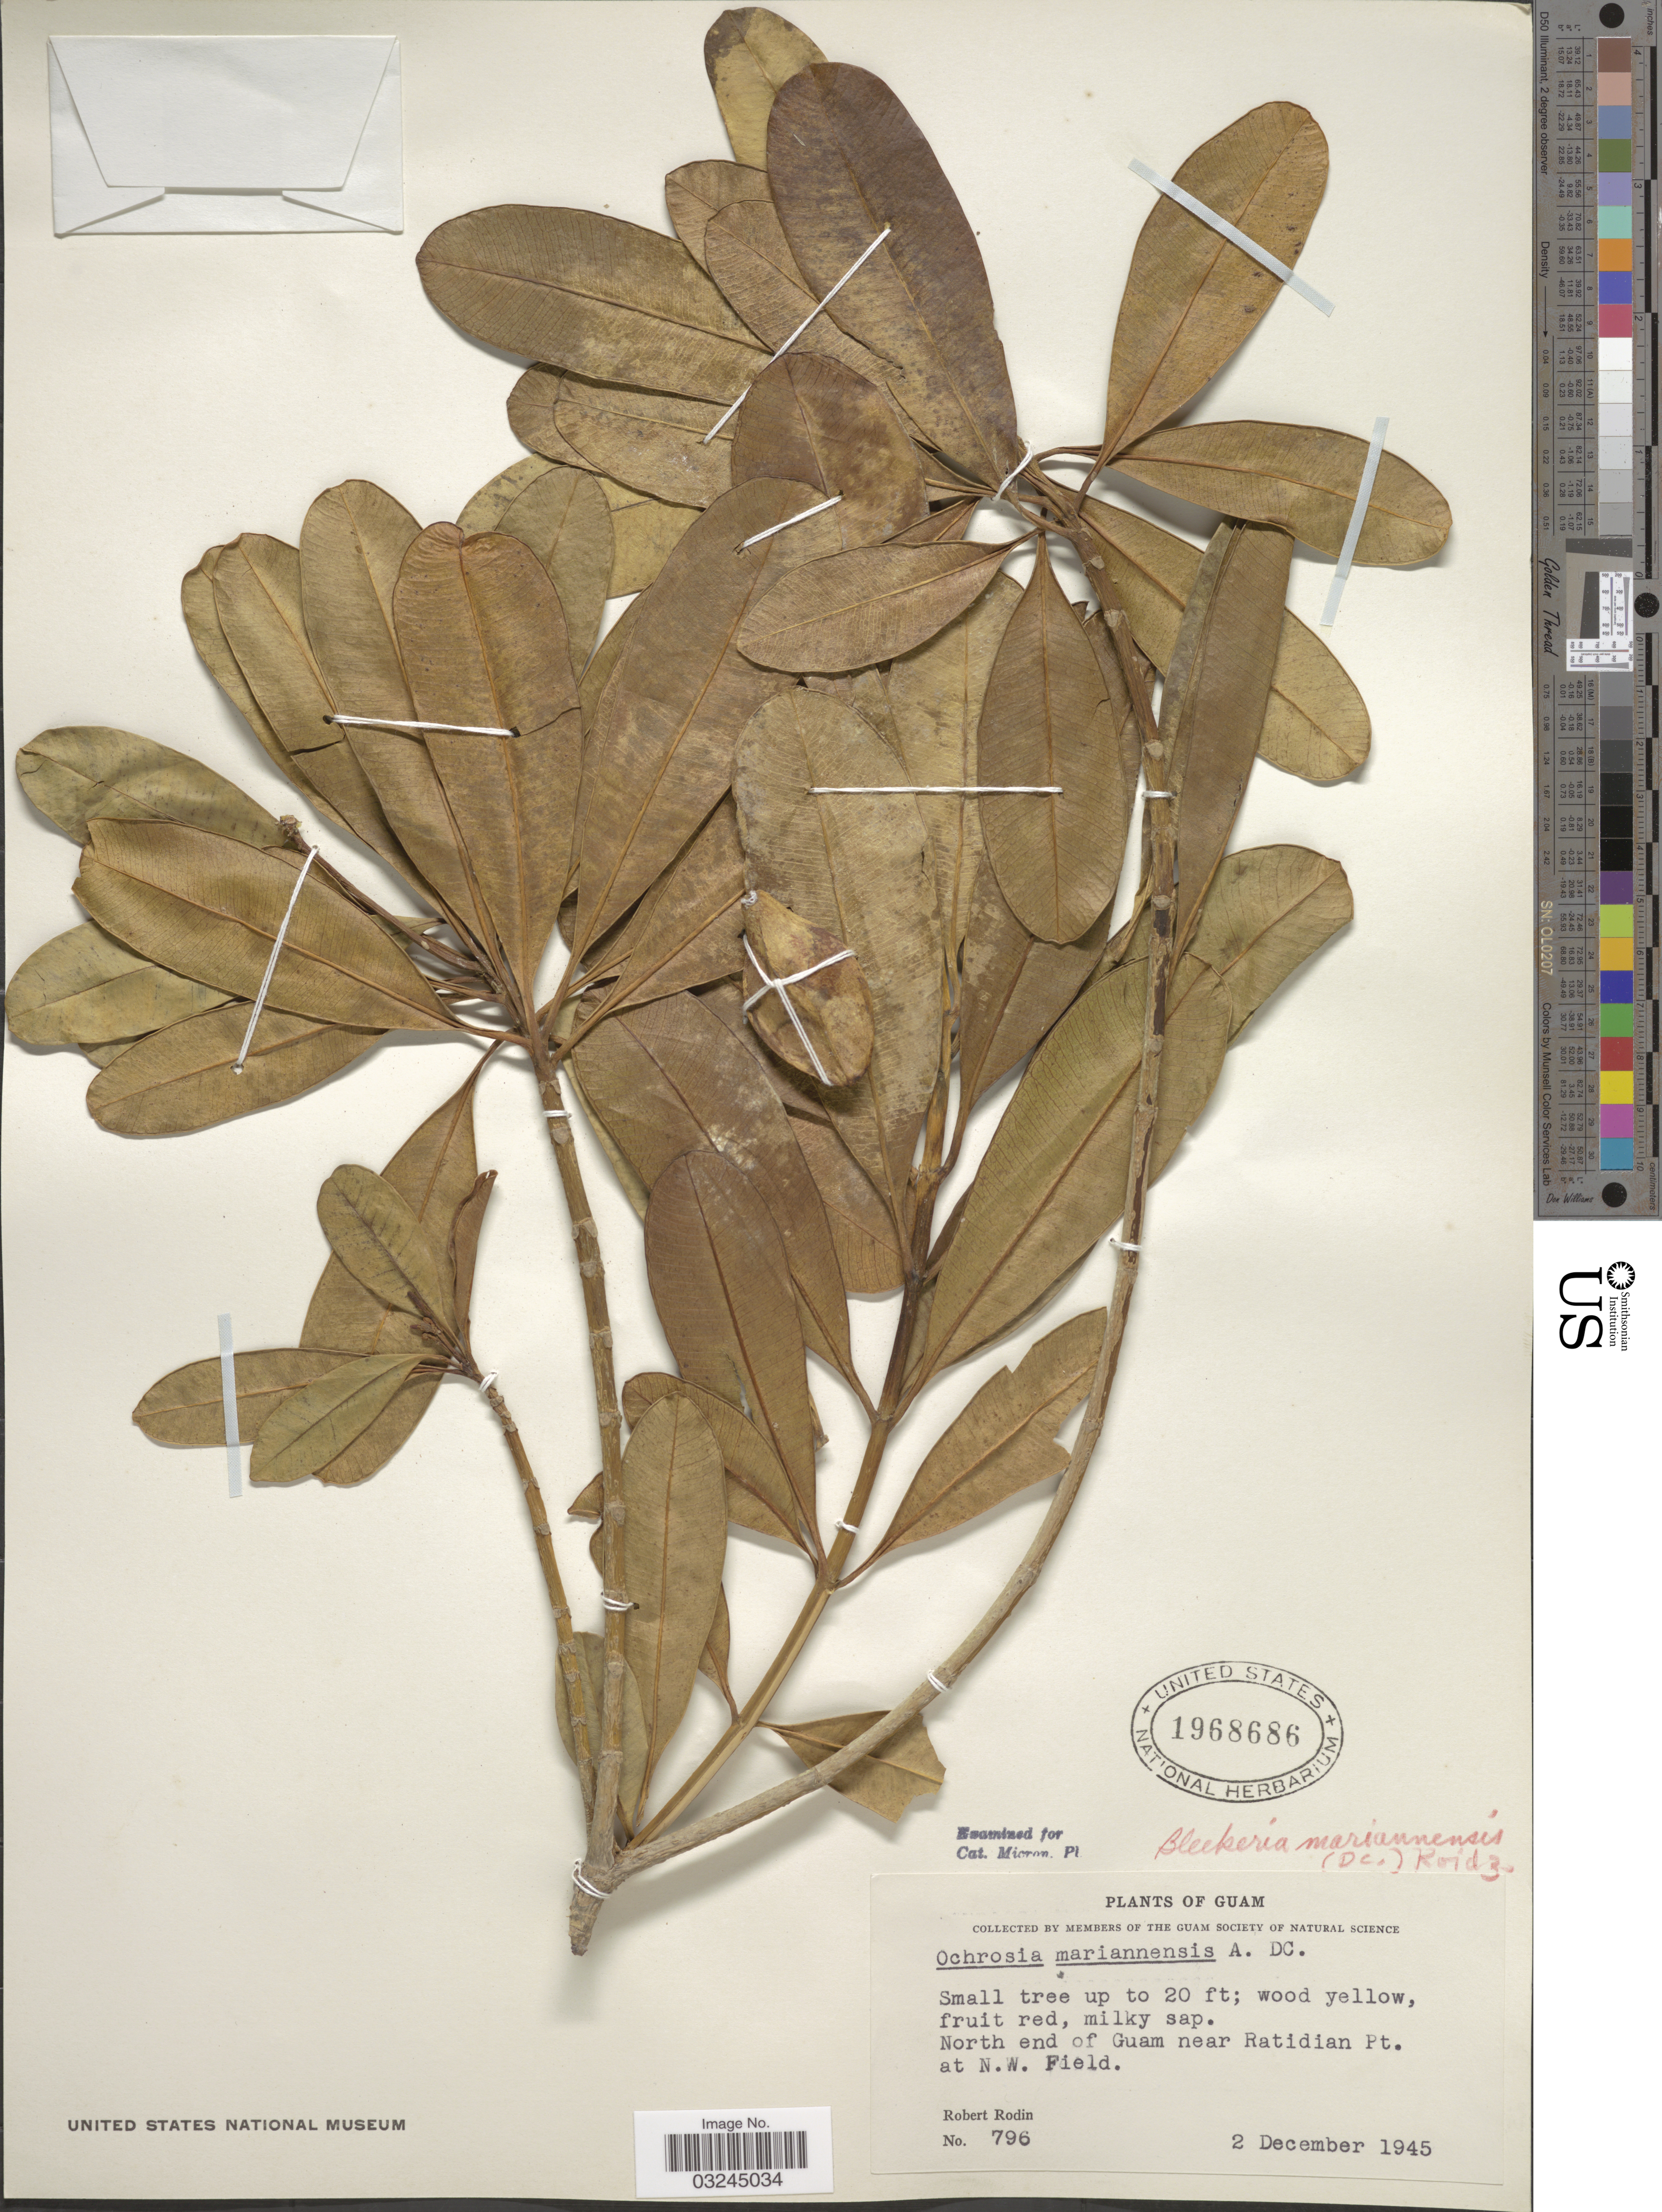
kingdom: Plantae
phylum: Tracheophyta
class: Magnoliopsida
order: Gentianales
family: Apocynaceae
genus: Ochrosia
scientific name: Ochrosia mariannensis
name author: A. DC.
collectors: R. Rodin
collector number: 796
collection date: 1945-12-02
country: Guam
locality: North end of Guam near Ratidian Pt. at N. W. Field.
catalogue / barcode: US 1968686